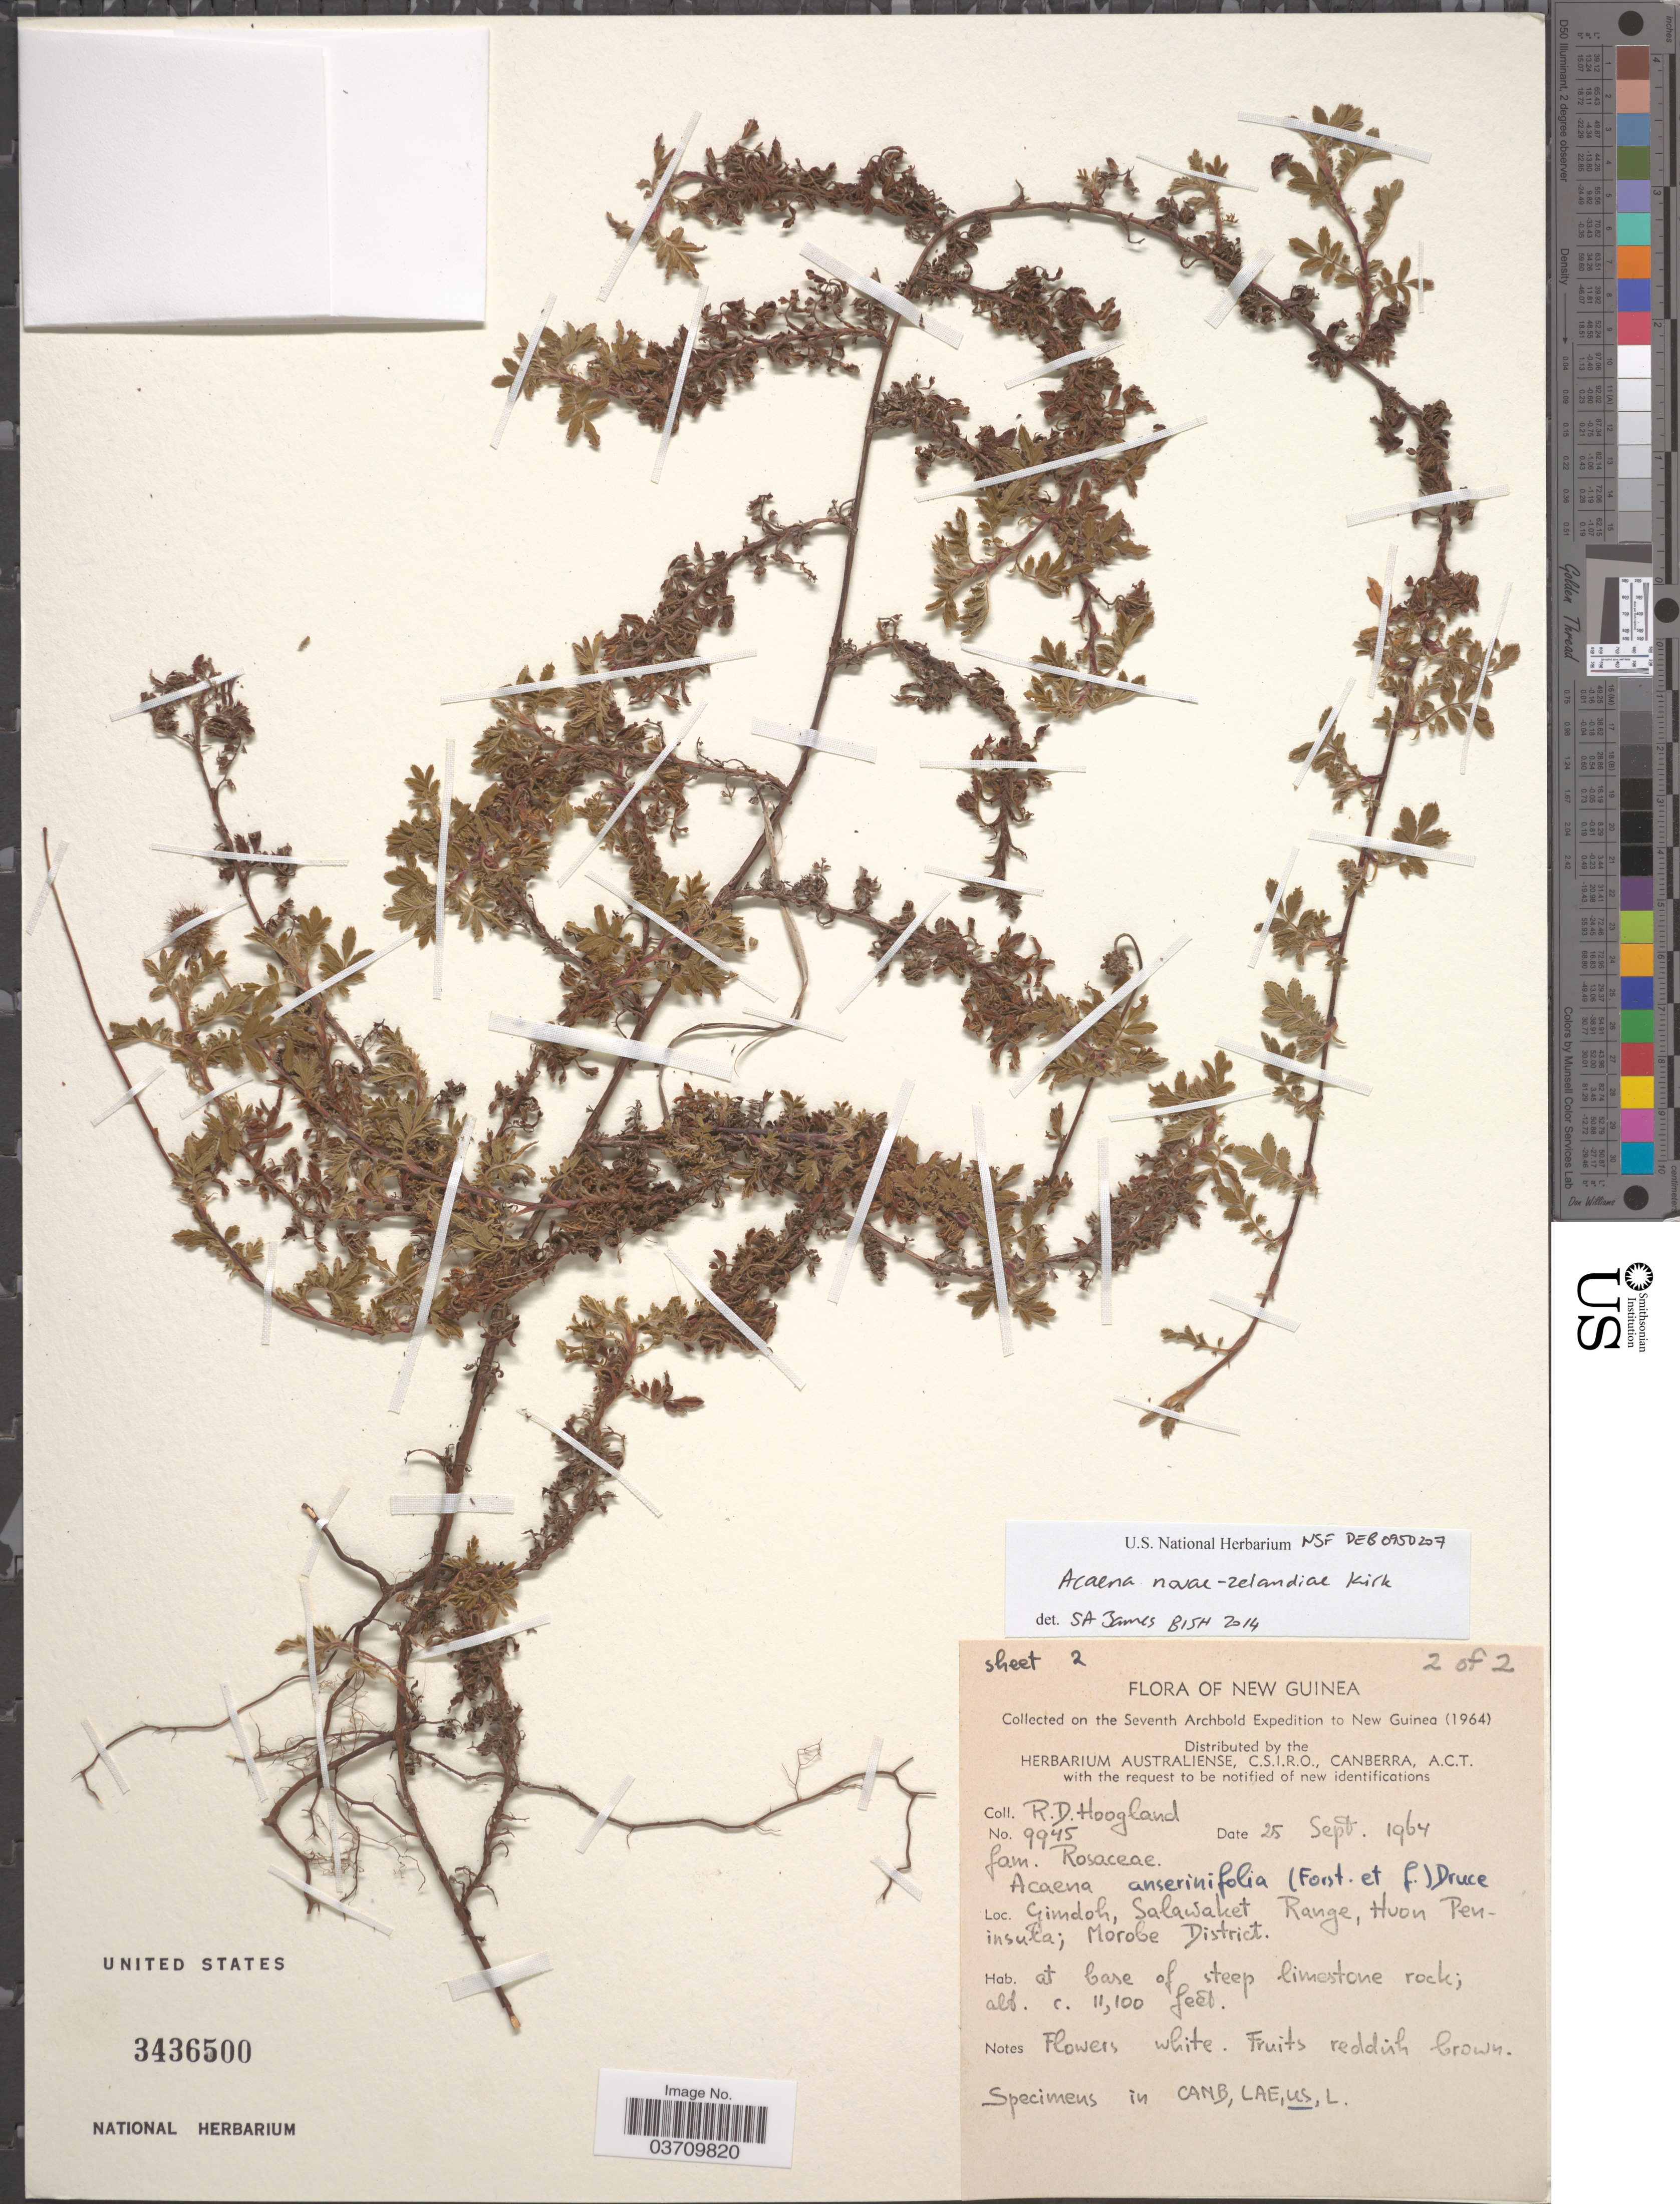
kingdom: Plantae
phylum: Tracheophyta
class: Magnoliopsida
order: Rosales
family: Rosaceae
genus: Acaena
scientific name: Acaena novae-zelandiae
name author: Kirk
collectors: R. D. Hoogland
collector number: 9945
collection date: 1964-09-25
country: Papua New Guinea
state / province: Morobe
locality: New Guinea. Gimdoh, Salawaket Range, Huon Peninsula; Morobe District.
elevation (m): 3383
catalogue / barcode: US 3436500